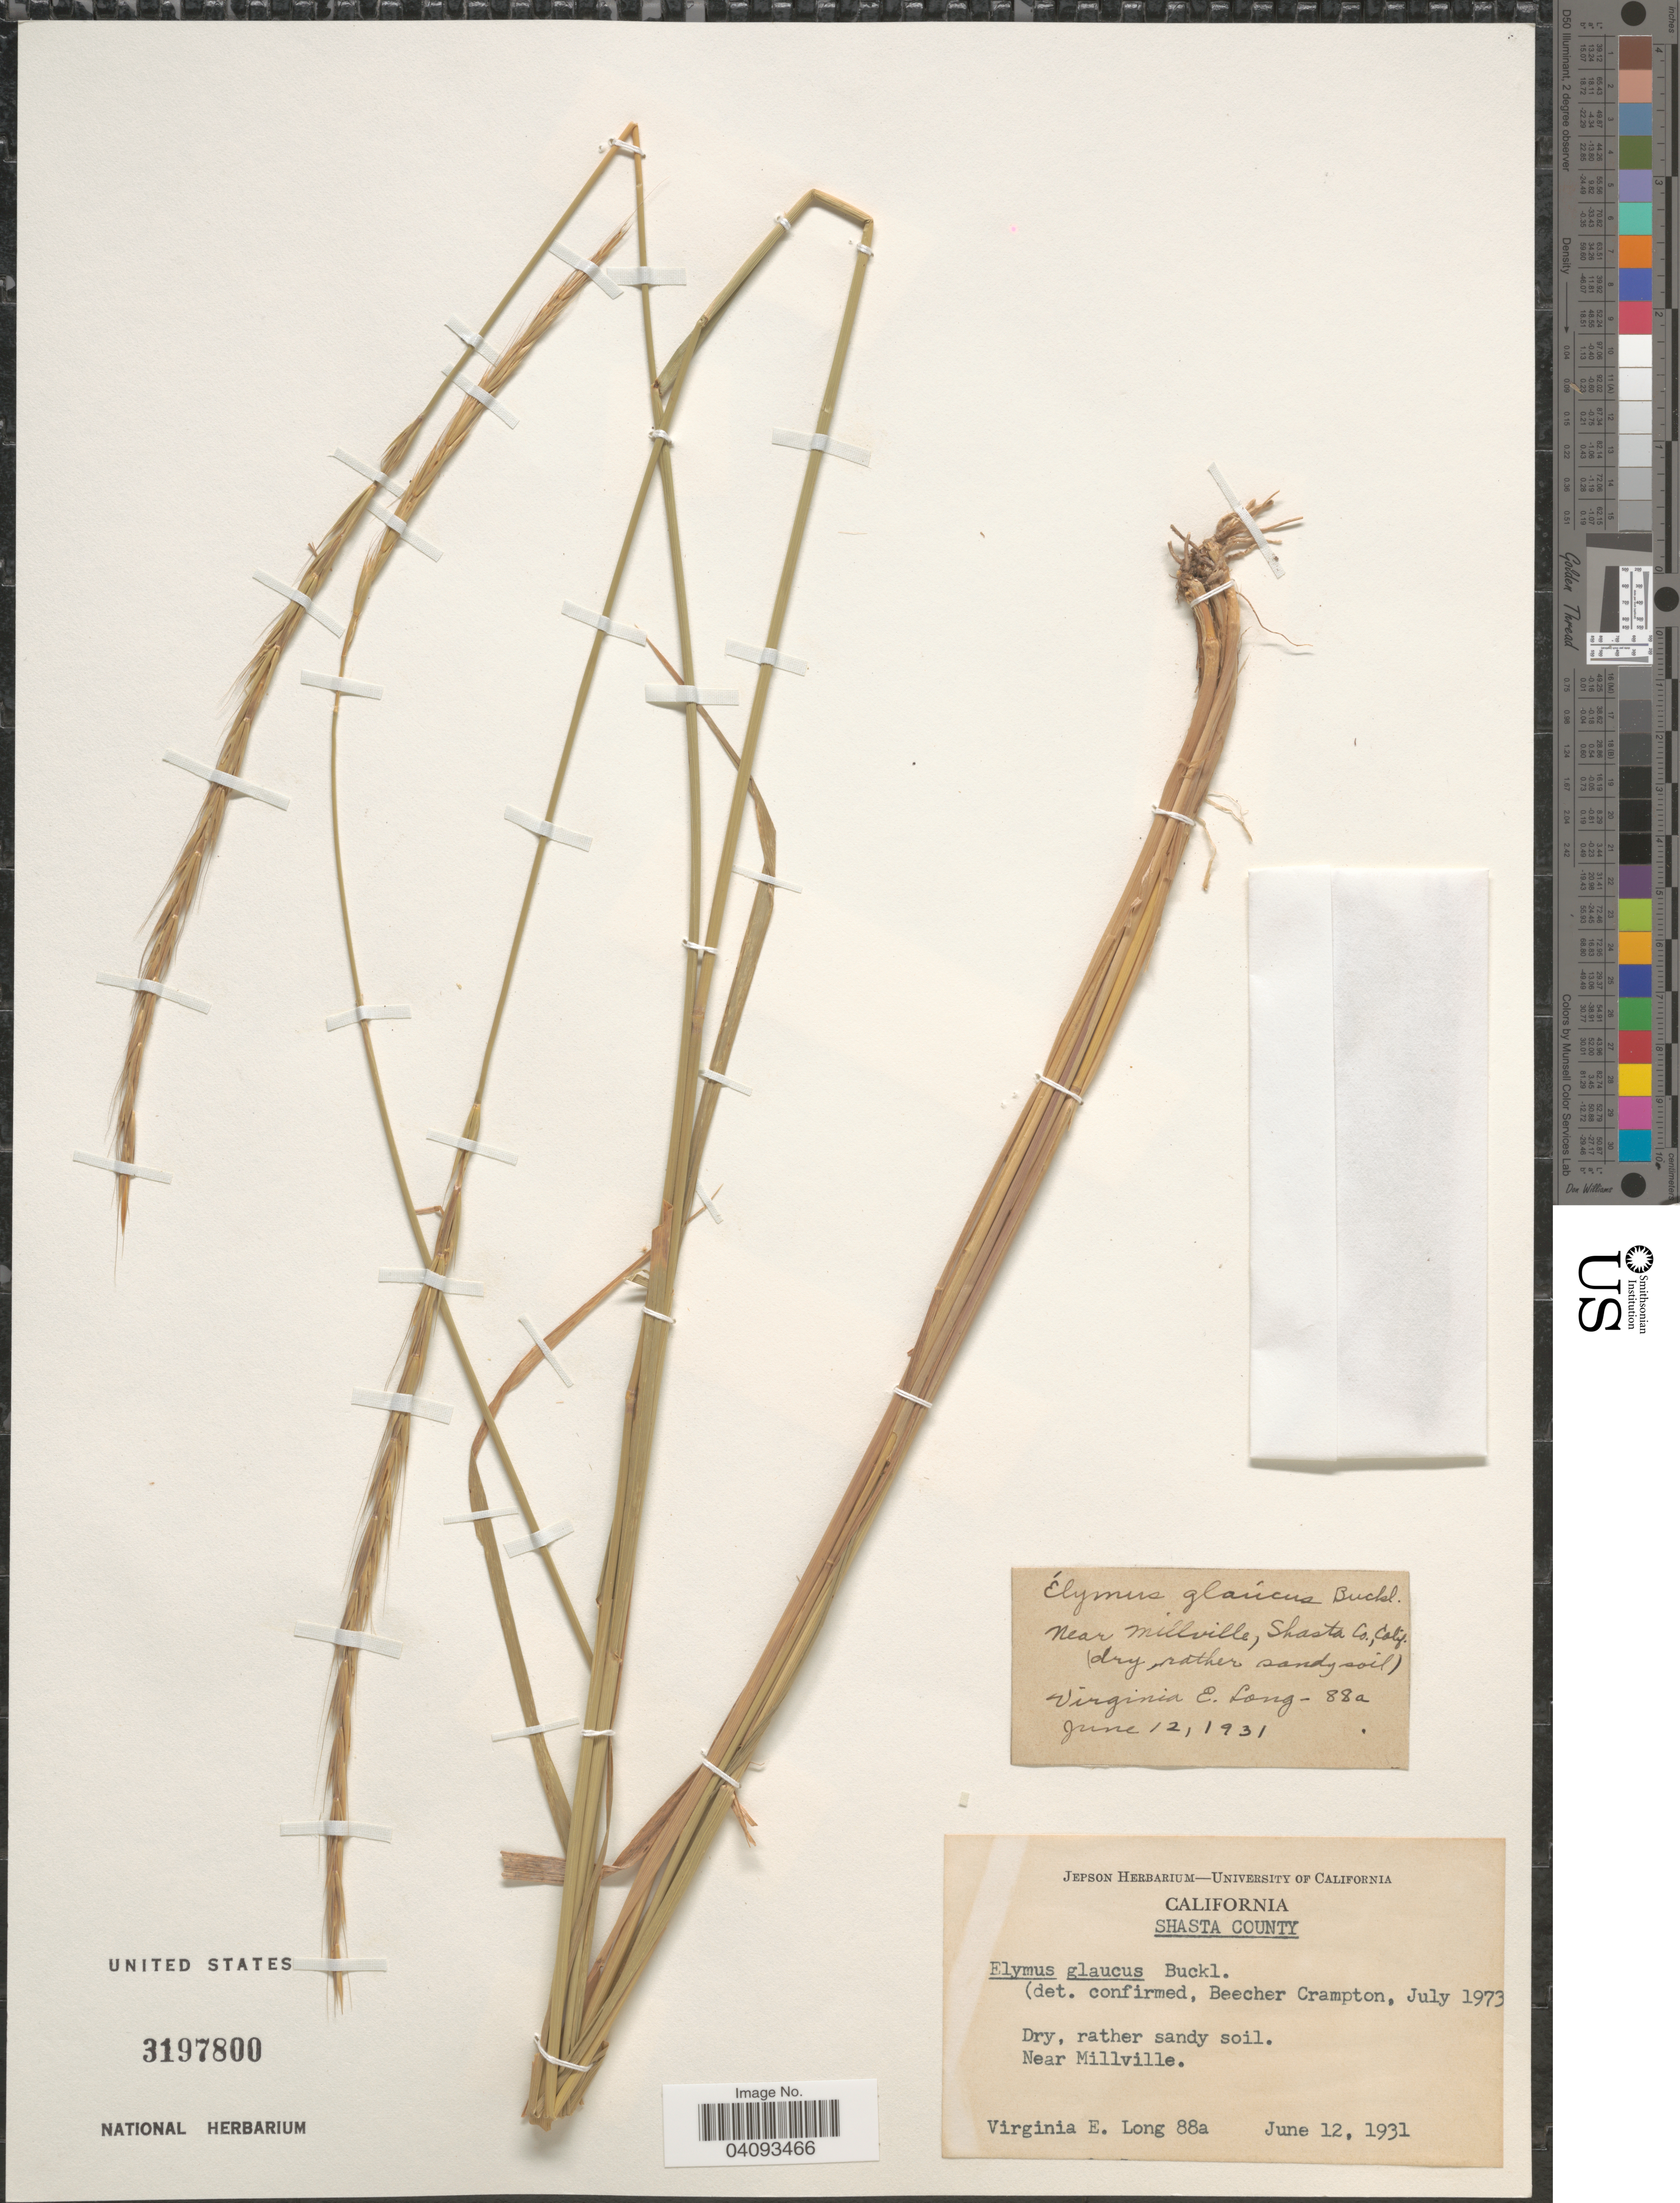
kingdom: Plantae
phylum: Tracheophyta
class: Liliopsida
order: Poales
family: Poaceae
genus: Elymus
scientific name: Elymus glaucus subsp. glaucus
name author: Buckley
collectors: V. Long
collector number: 88a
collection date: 1931-06-12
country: United States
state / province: California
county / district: Shasta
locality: Shasta County. Near Millville.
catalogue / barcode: US 3197800